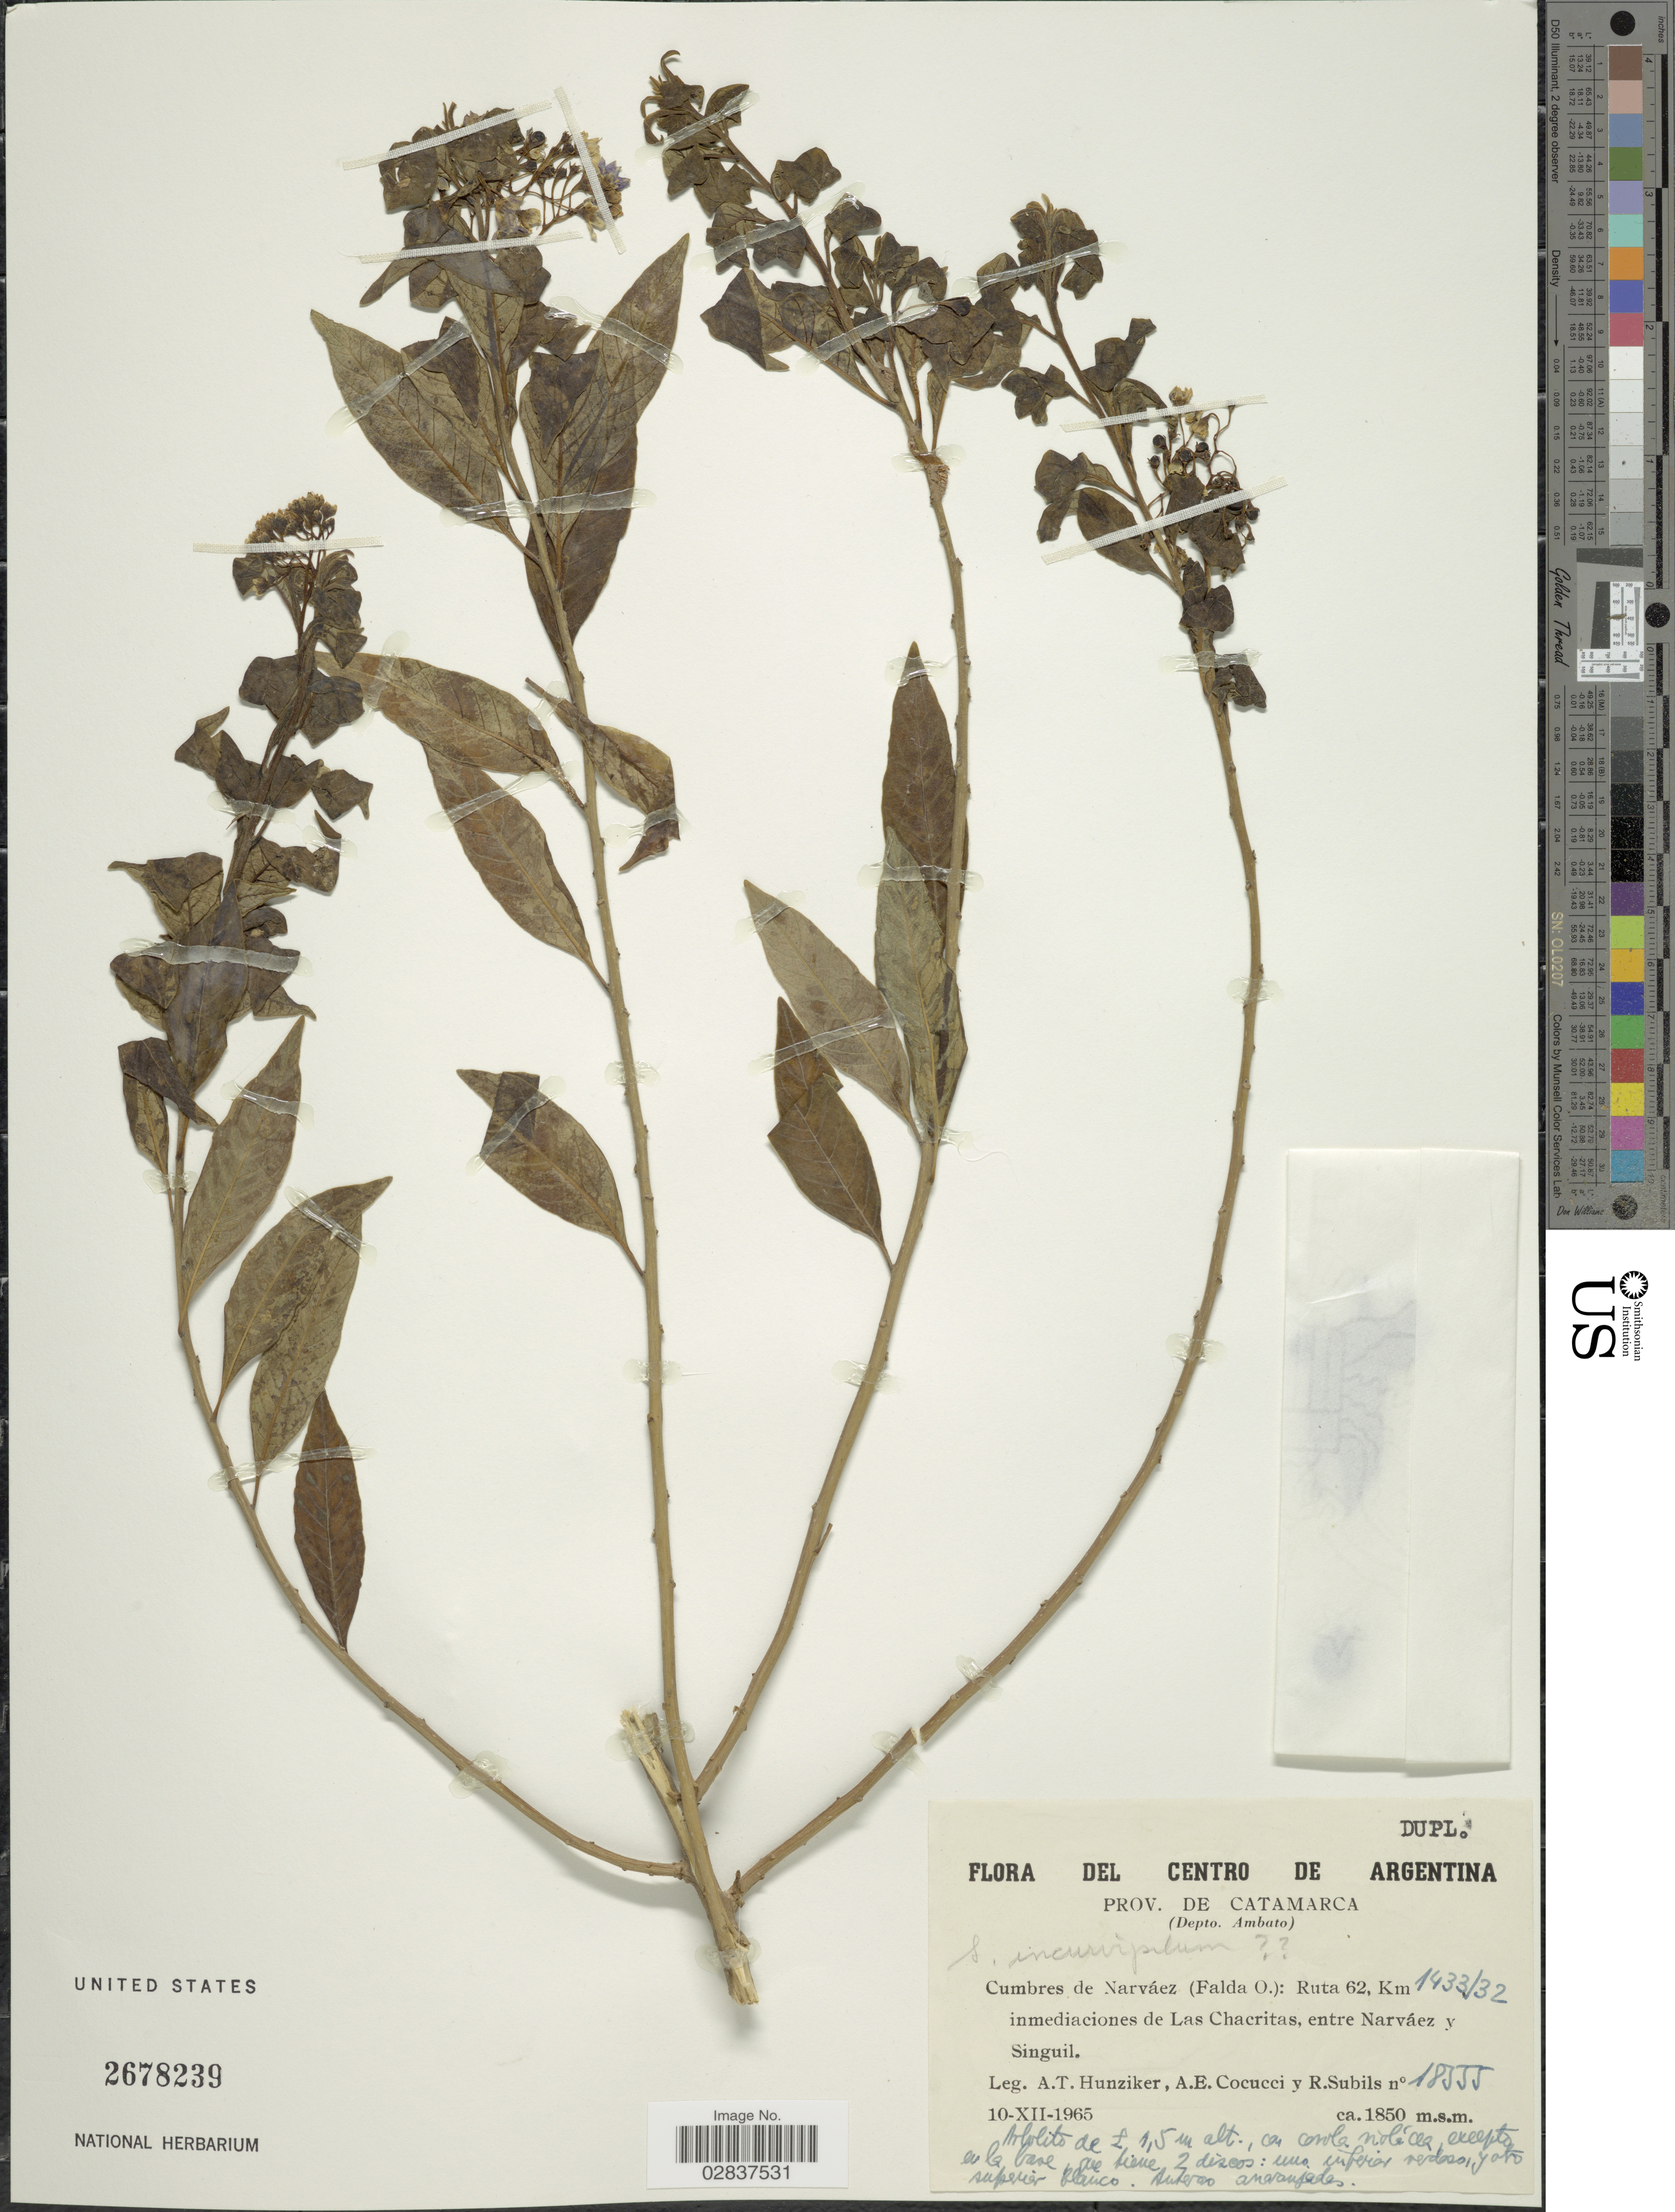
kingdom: Plantae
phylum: Tracheophyta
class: Magnoliopsida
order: Solanales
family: Solanaceae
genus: Solanum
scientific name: Solanum incurvipilum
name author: Bitter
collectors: A. T. Hunziker, A. Cocucci & R. Subils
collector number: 18555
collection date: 1965-12-10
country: Argentina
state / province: Catamarca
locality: Depto. Ambato. Cumbres de Narváez (Falda O.): Ruta 62, Km 1433/32 inmediaciones de Las Chacritas, entre Narváez y Singuil.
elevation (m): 1850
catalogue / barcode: US 2678239